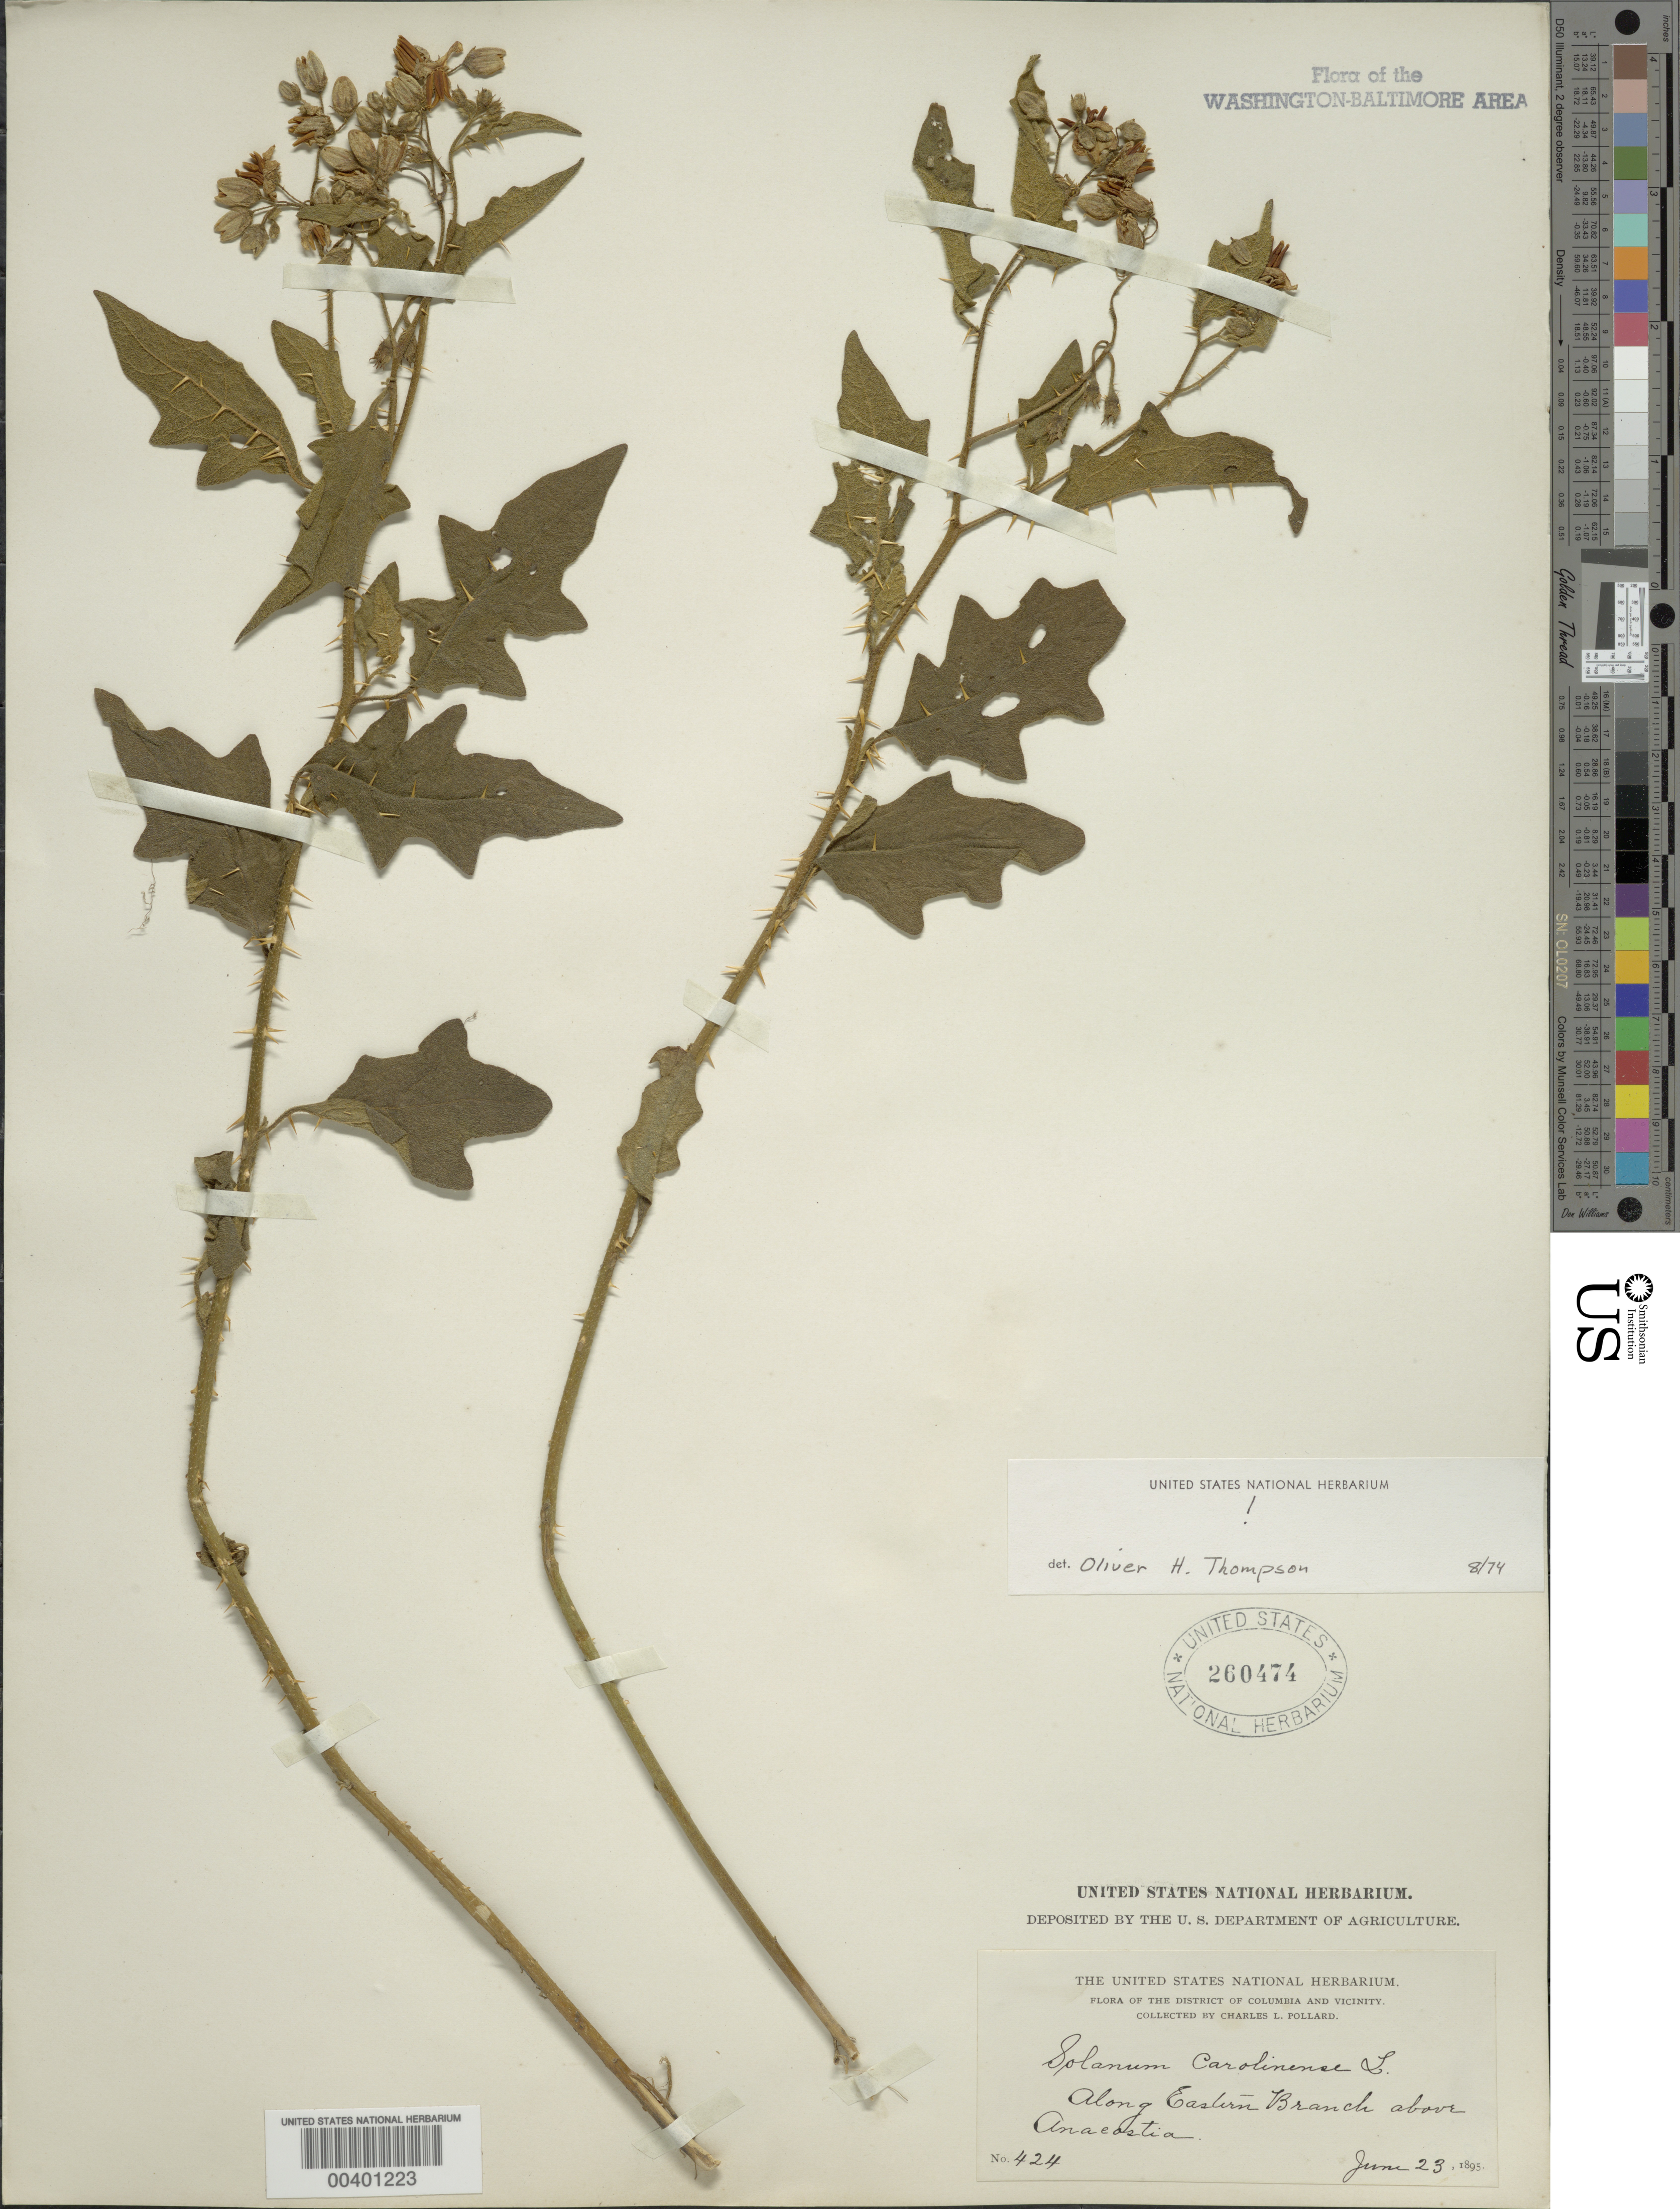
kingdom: Plantae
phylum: Tracheophyta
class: Magnoliopsida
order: Solanales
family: Solanaceae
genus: Solanum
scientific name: Solanum carolinense f. albiflorum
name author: (Kuntze) Benke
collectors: C. L. Pollard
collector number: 424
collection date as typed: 23 Jun 1895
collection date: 1895-06-23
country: United States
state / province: District of Columbia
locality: Along Eastern Branch above Anacostia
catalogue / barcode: US 260474